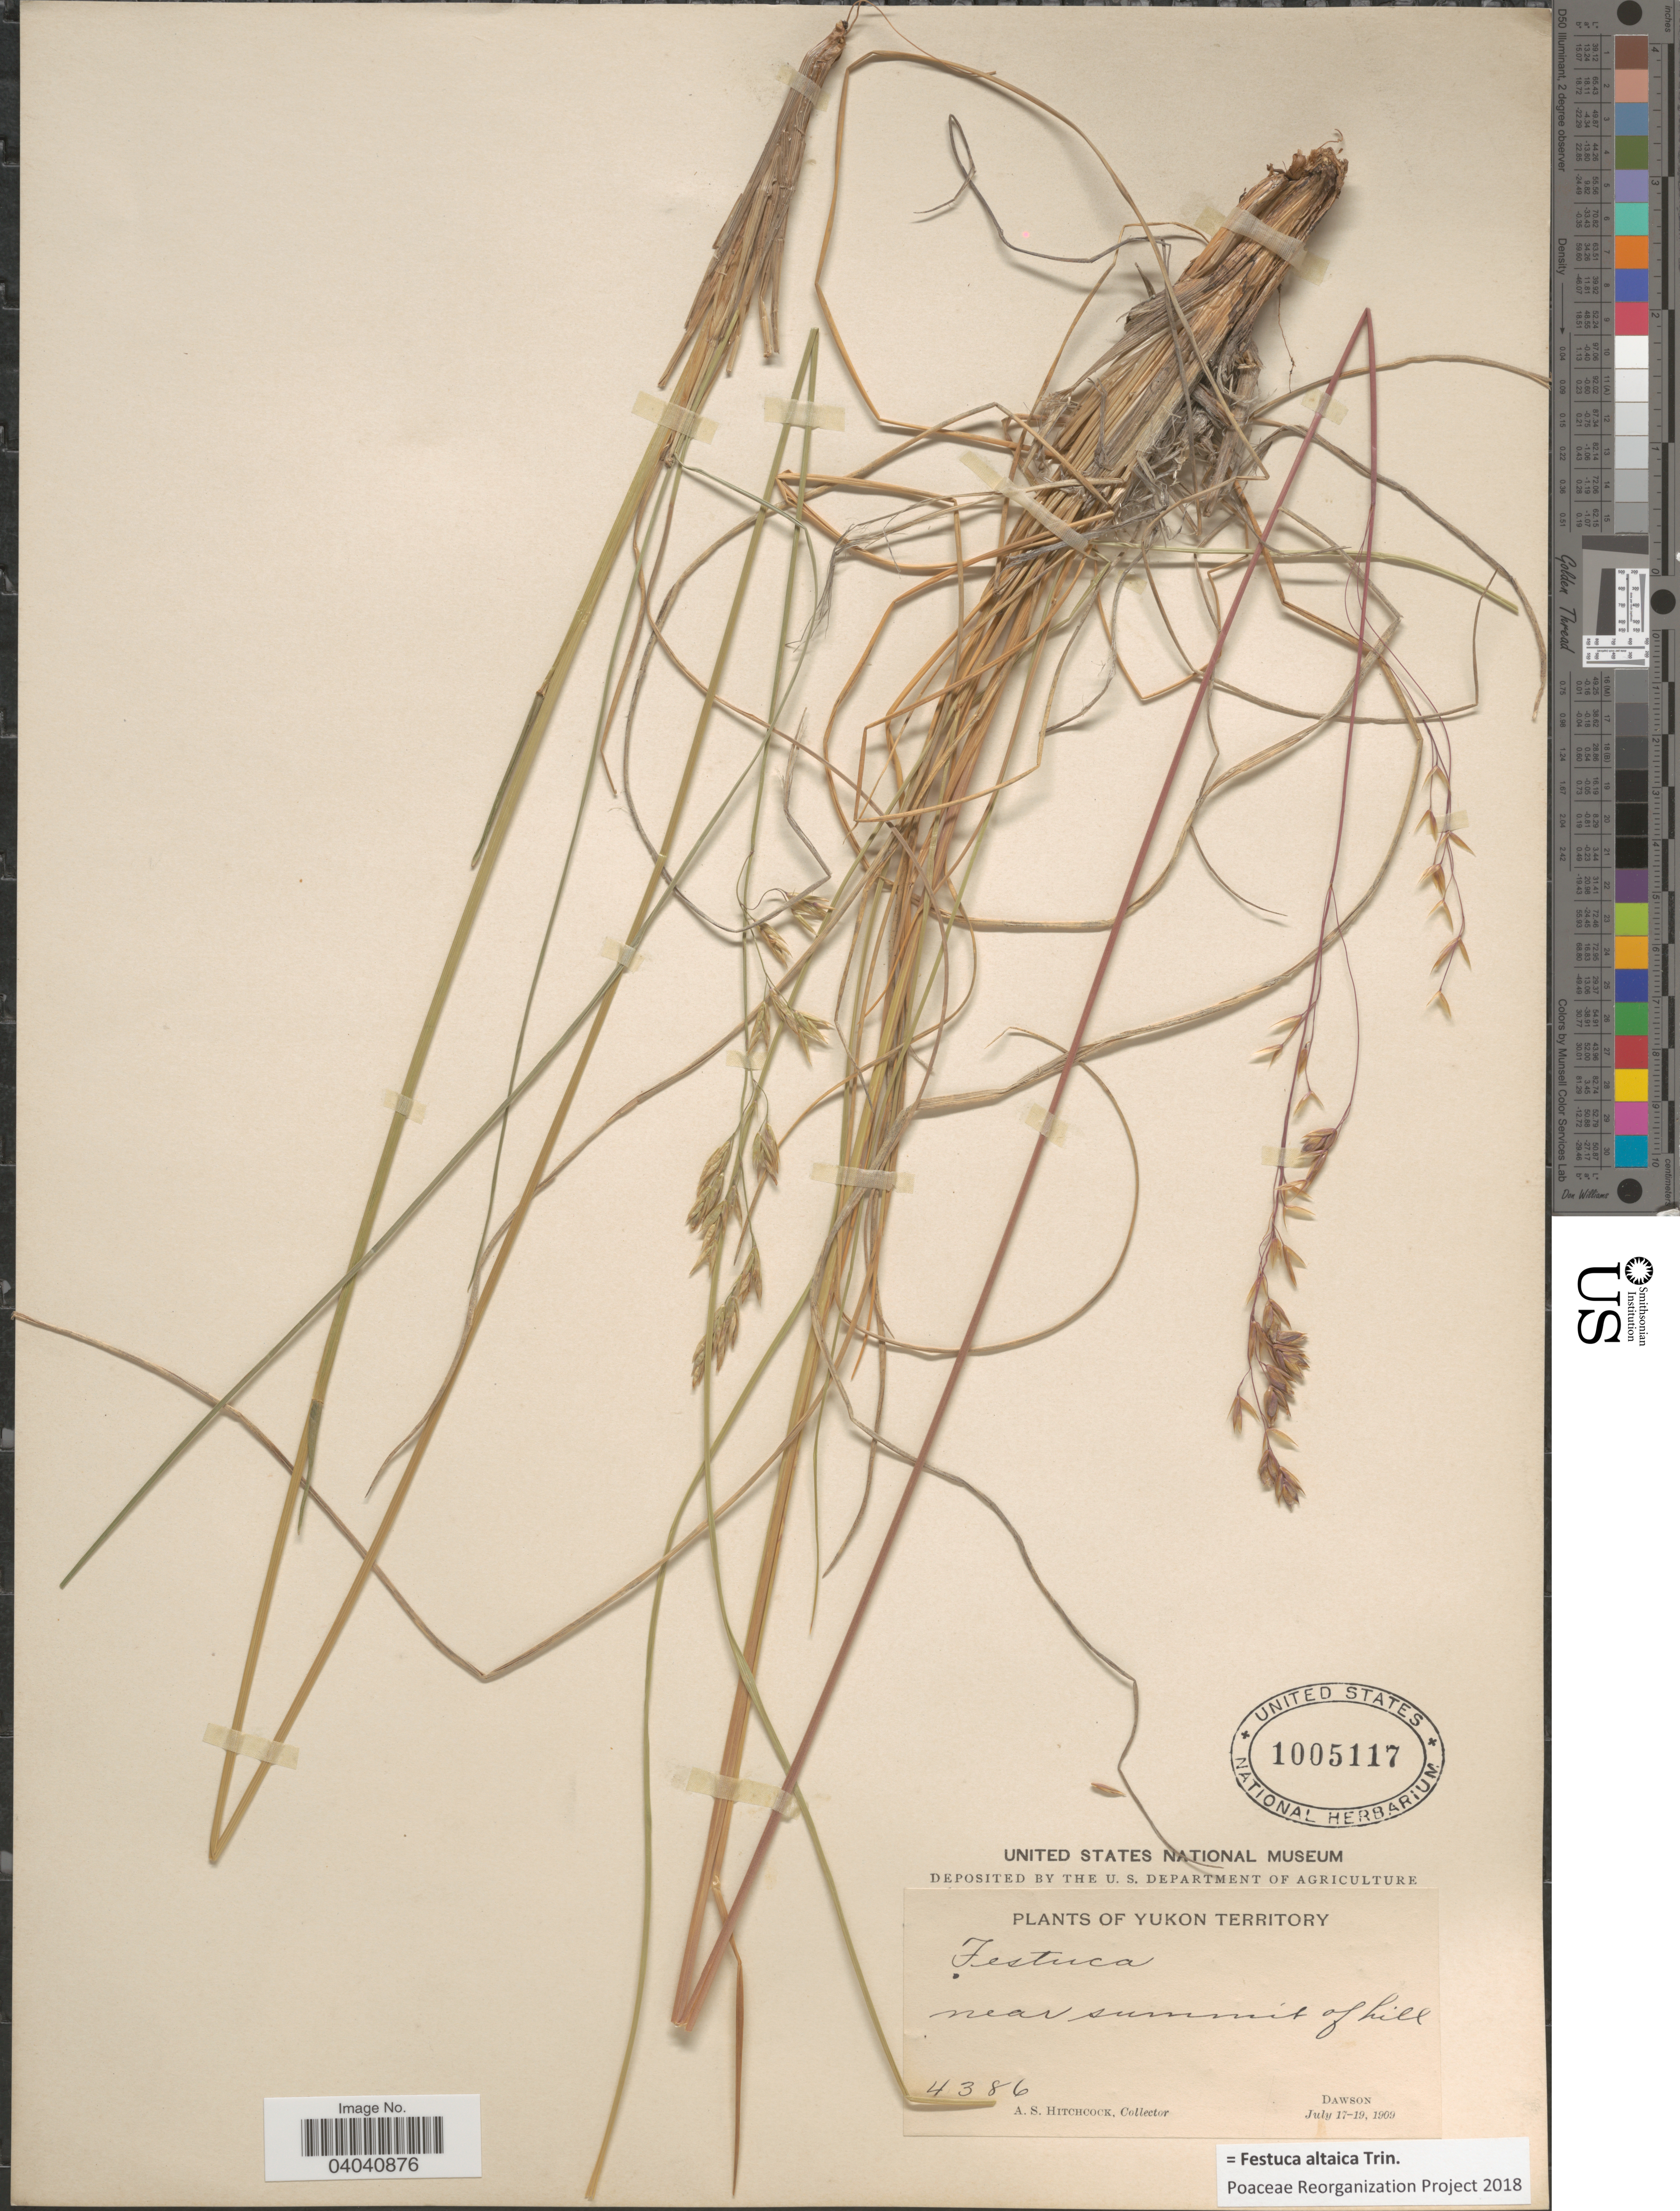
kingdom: Plantae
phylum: Tracheophyta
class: Liliopsida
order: Poales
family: Poaceae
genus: Festuca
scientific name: Festuca altaica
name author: Trin.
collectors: A. S. Hitchcock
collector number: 4386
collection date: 1909-07-17/1909-07-19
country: Canada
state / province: Yukon Territory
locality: Near summit of hill. Dawson.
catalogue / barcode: US 1005117